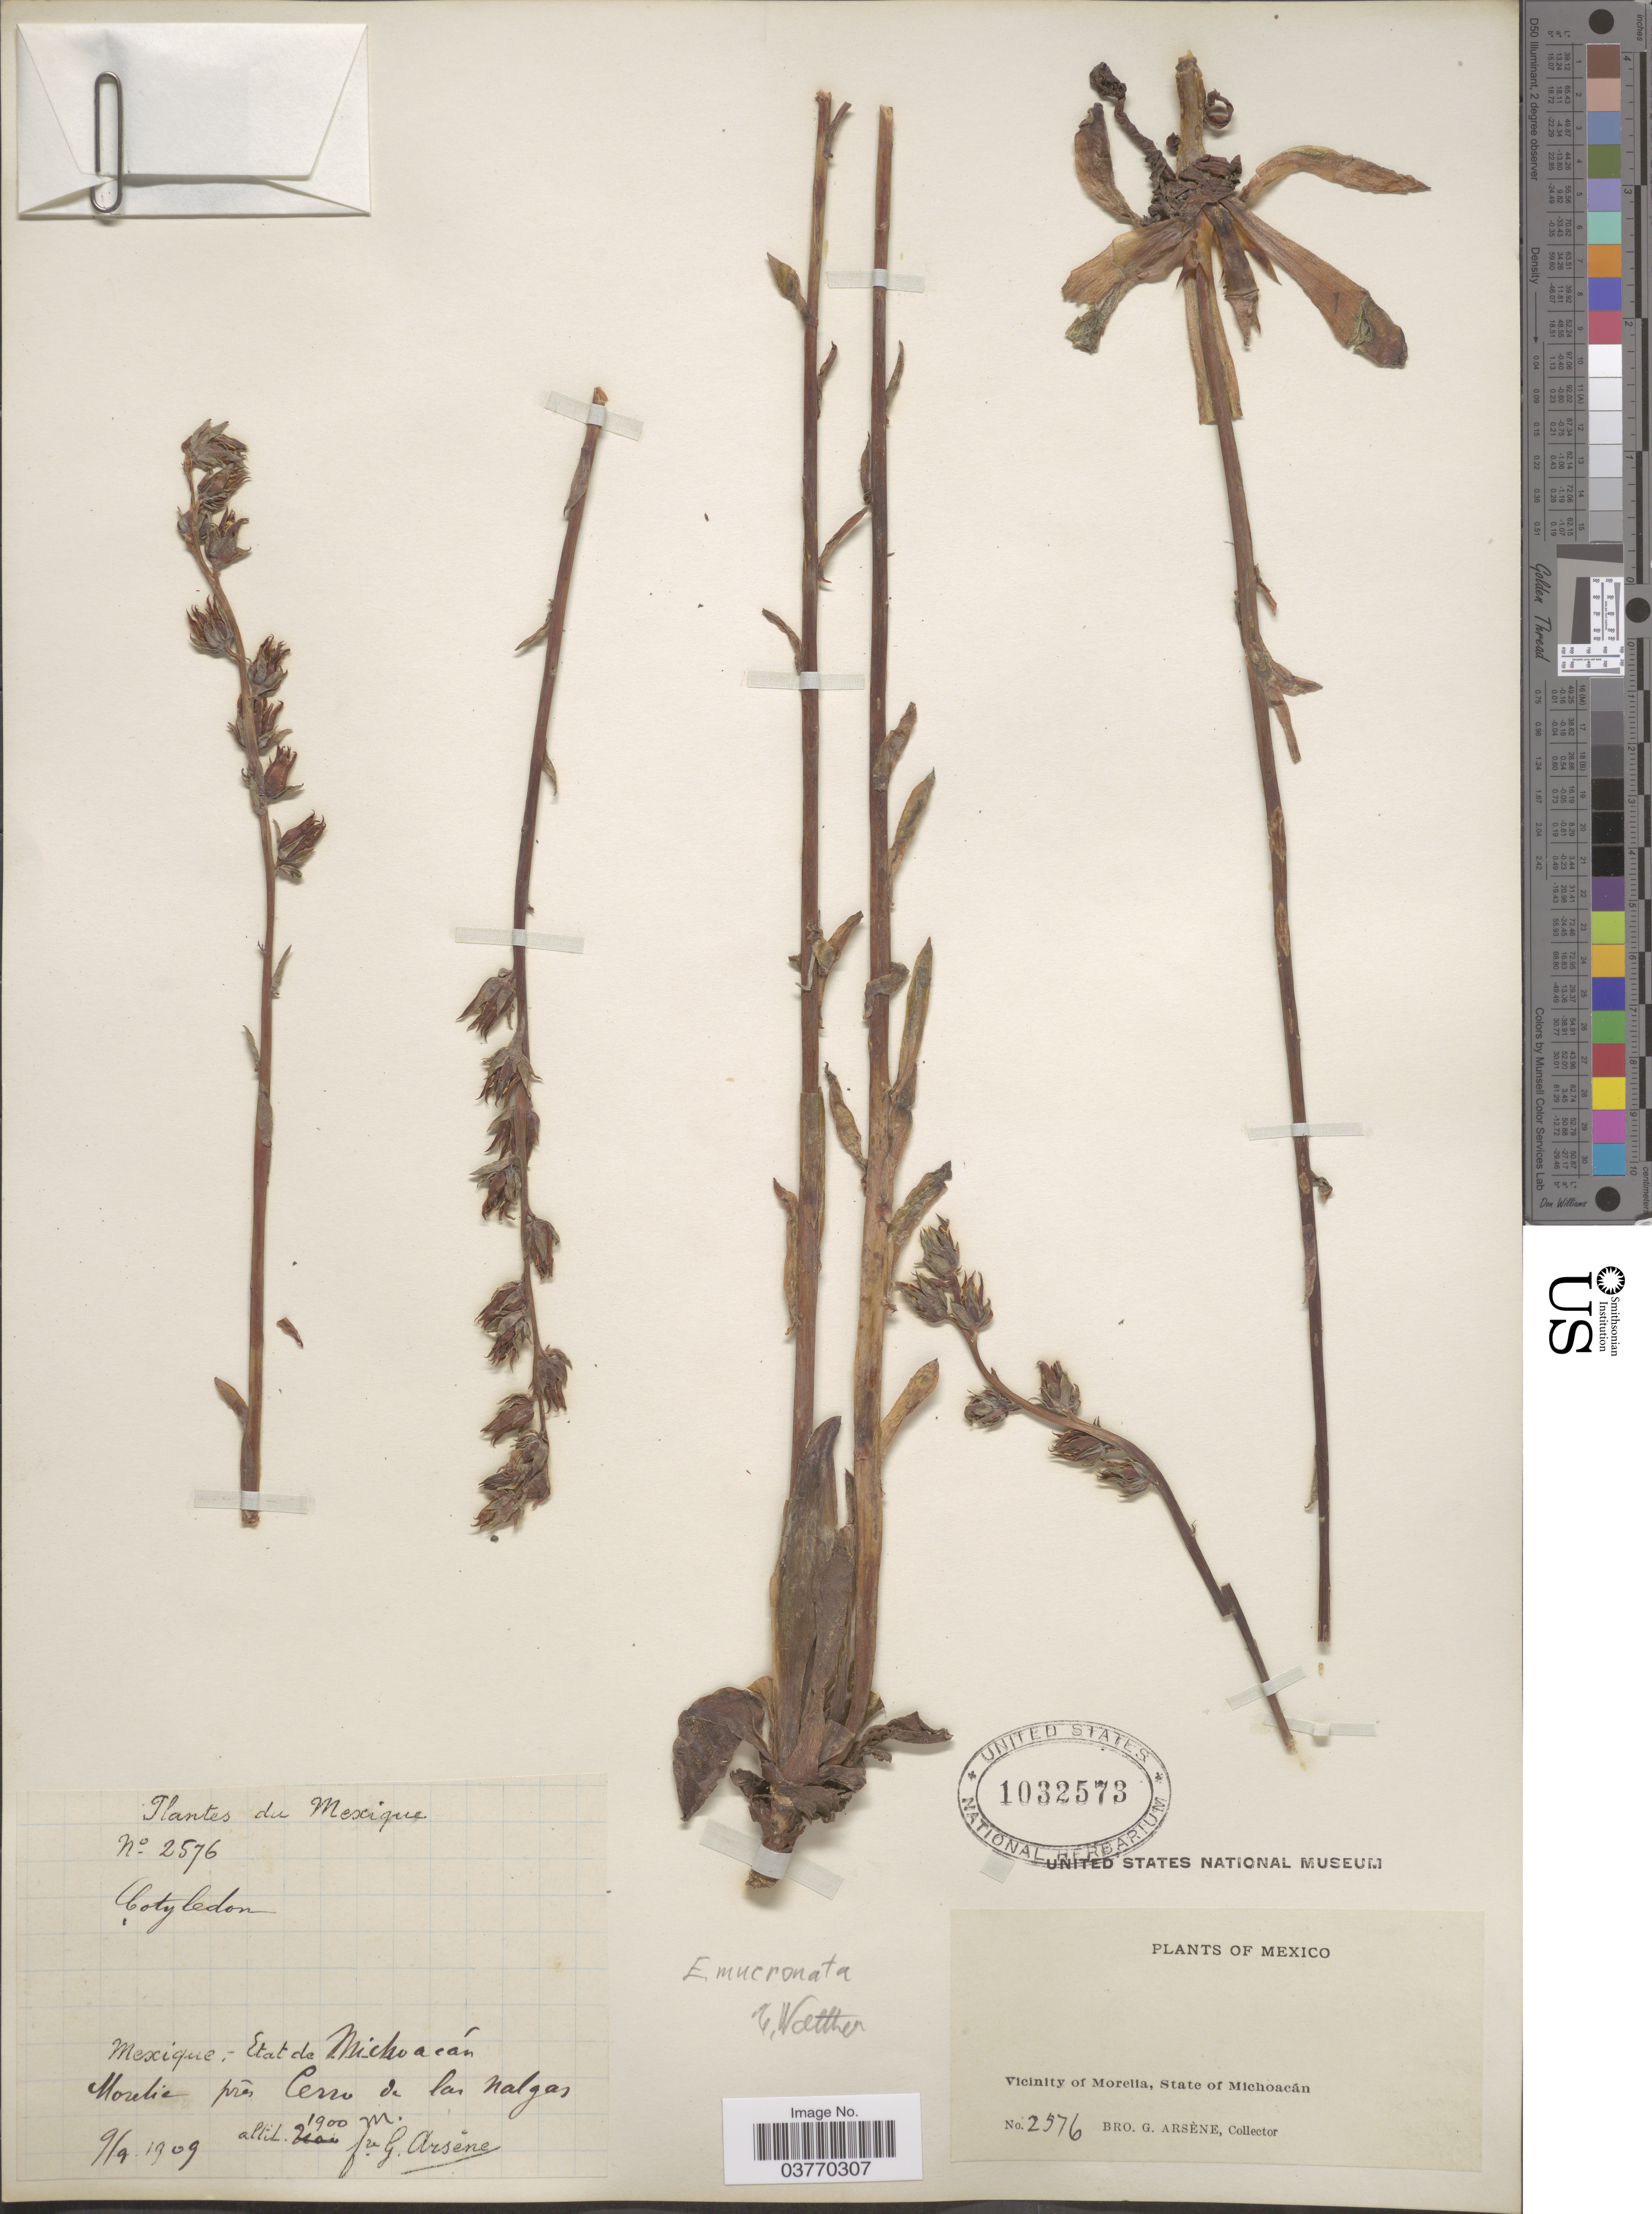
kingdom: Plantae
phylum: Tracheophyta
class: Magnoliopsida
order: Saxifragales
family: Crassulaceae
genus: Echeveria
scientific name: Echeveria mucronata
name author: Schltdl.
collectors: Bro. G. Arsène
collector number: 2576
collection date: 1909-09-09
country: Mexico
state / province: Michoacán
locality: Morelie prés Cerro de las Nalgas. Vicinity of Morelia.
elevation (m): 1900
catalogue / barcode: US 1032573